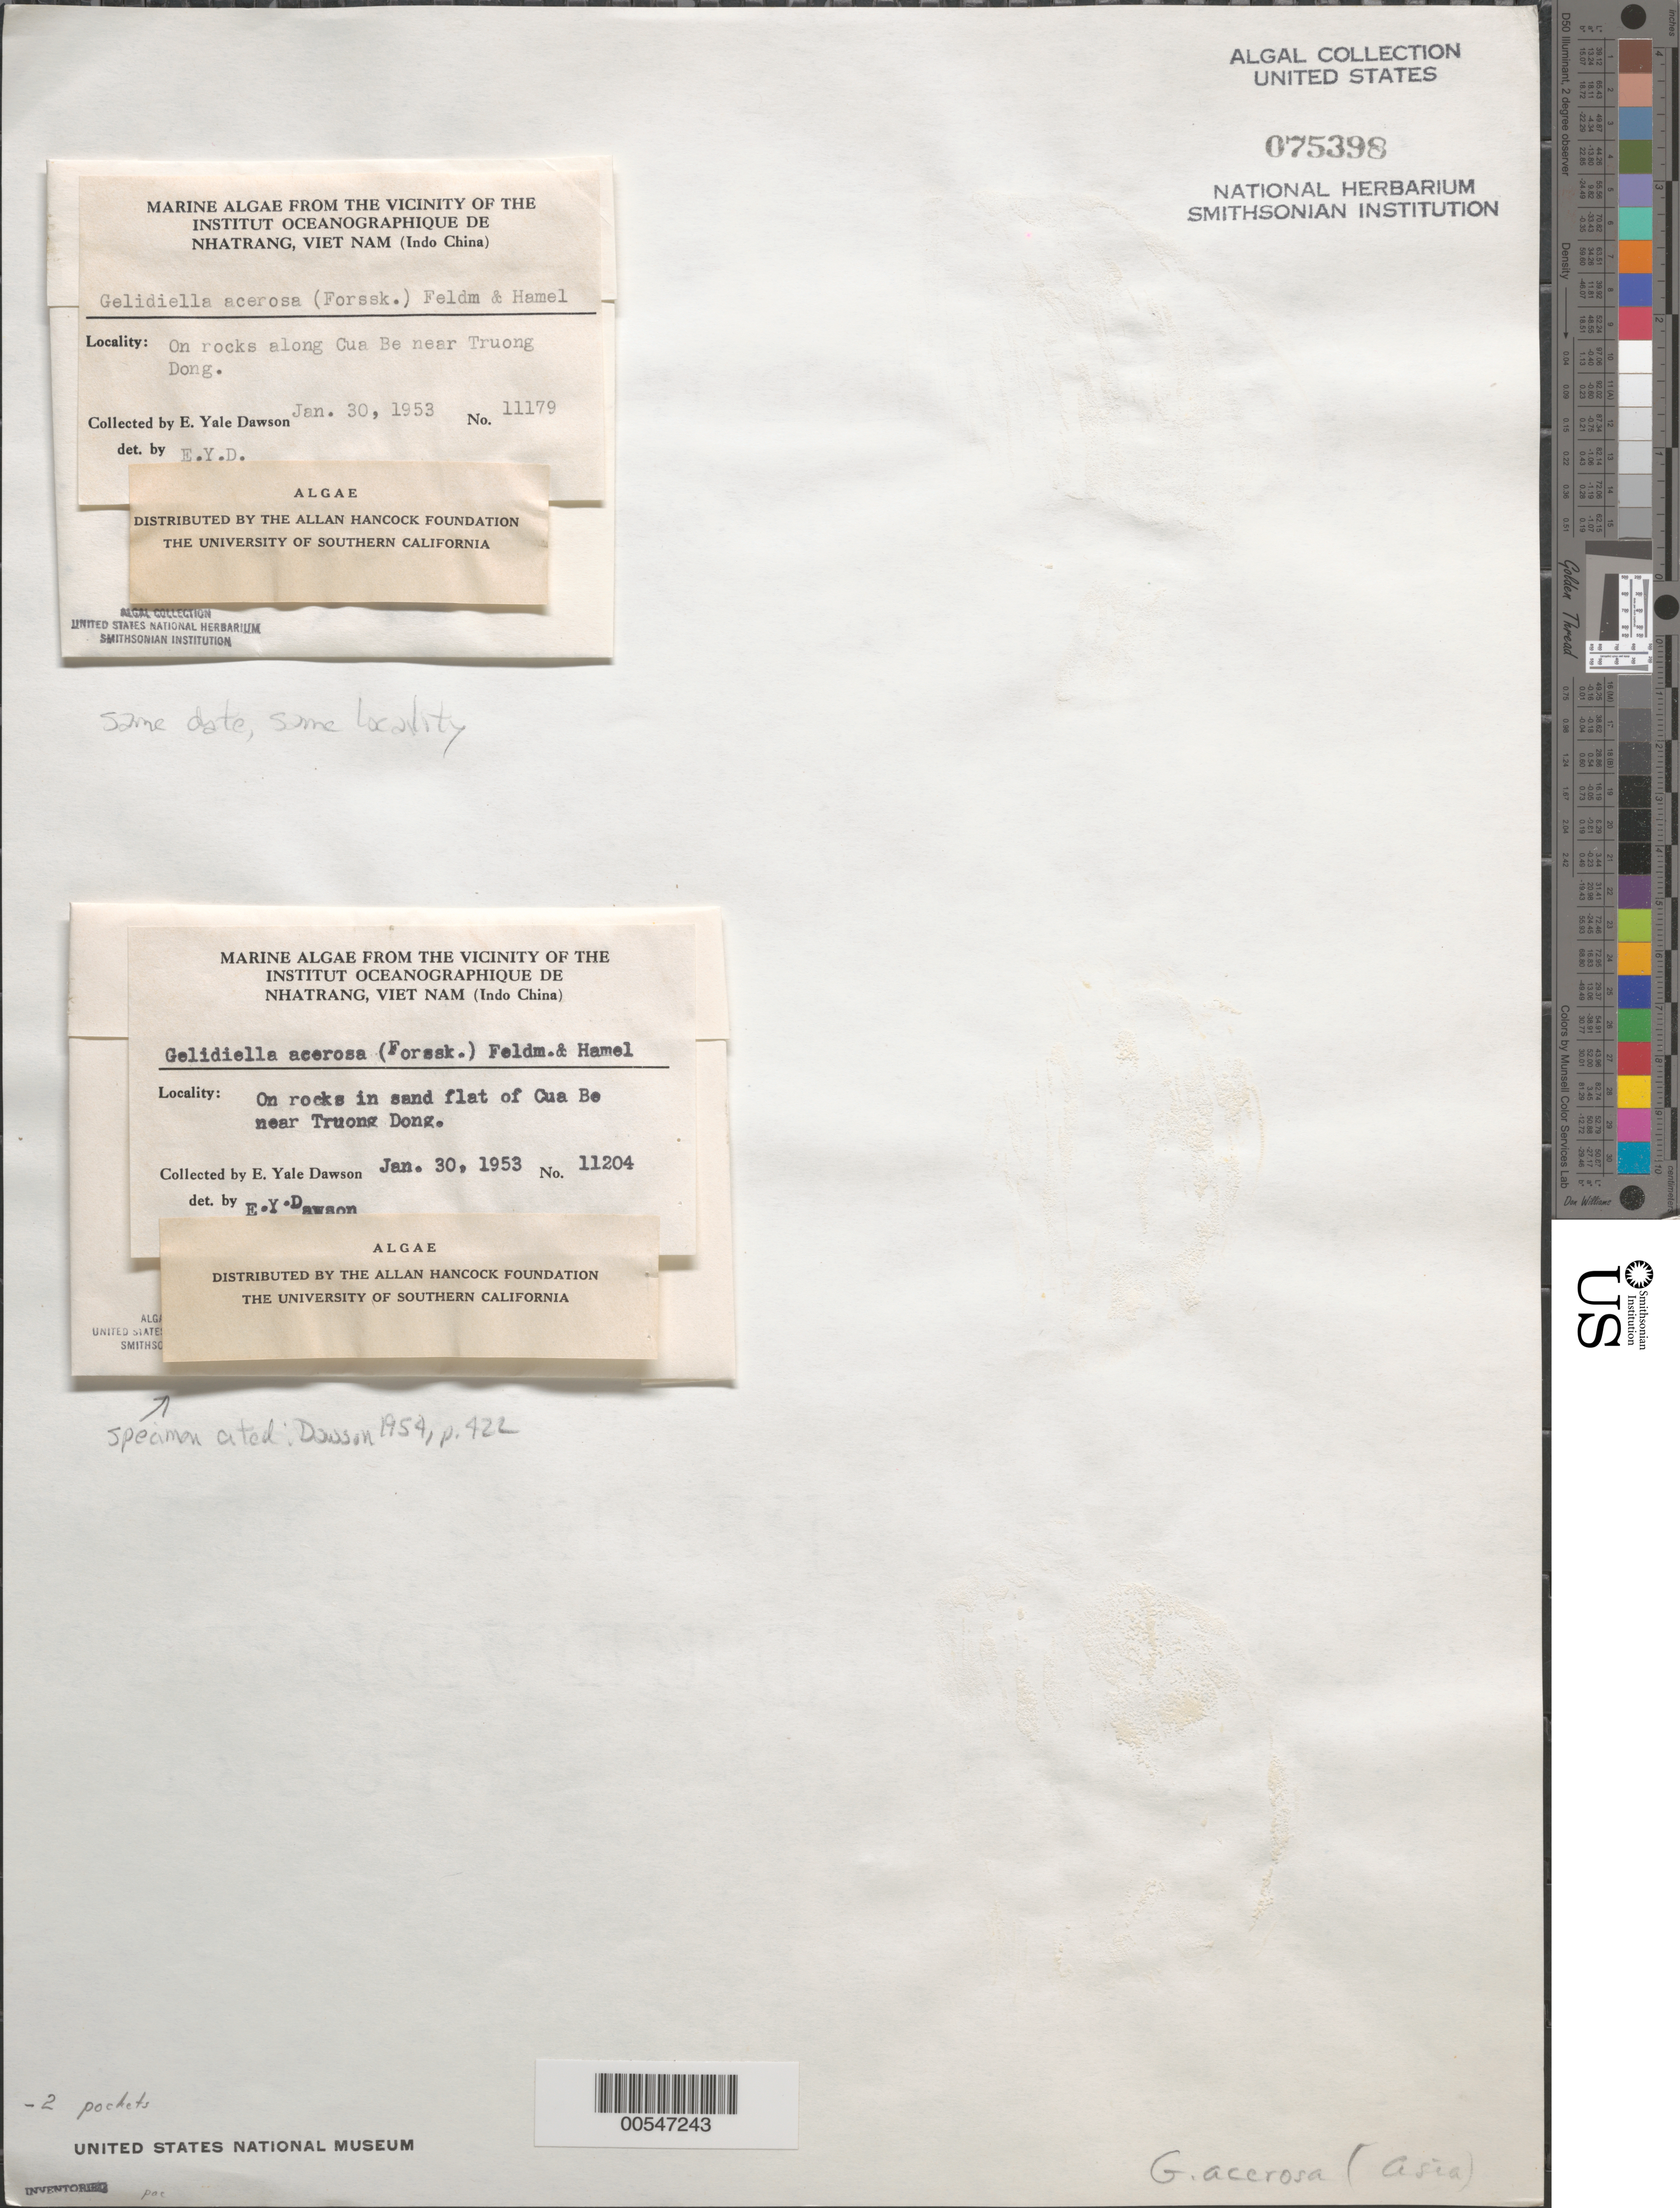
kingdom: Plantae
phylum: Rhodophyta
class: Florideophyceae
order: Gelidiales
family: Gelidiellaceae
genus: Gelidiella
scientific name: Gelidiella acerosa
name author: (Forssk.) Feldmann & G. Hamel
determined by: Dawson, E. Y.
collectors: E. Y. Dawson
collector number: EYD 11179 & EYD 11204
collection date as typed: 30 Jan 1953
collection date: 1953-01-30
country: Vietnam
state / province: Phu Khanh Province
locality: Cua Be near Truong Dong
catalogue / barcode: US 75398